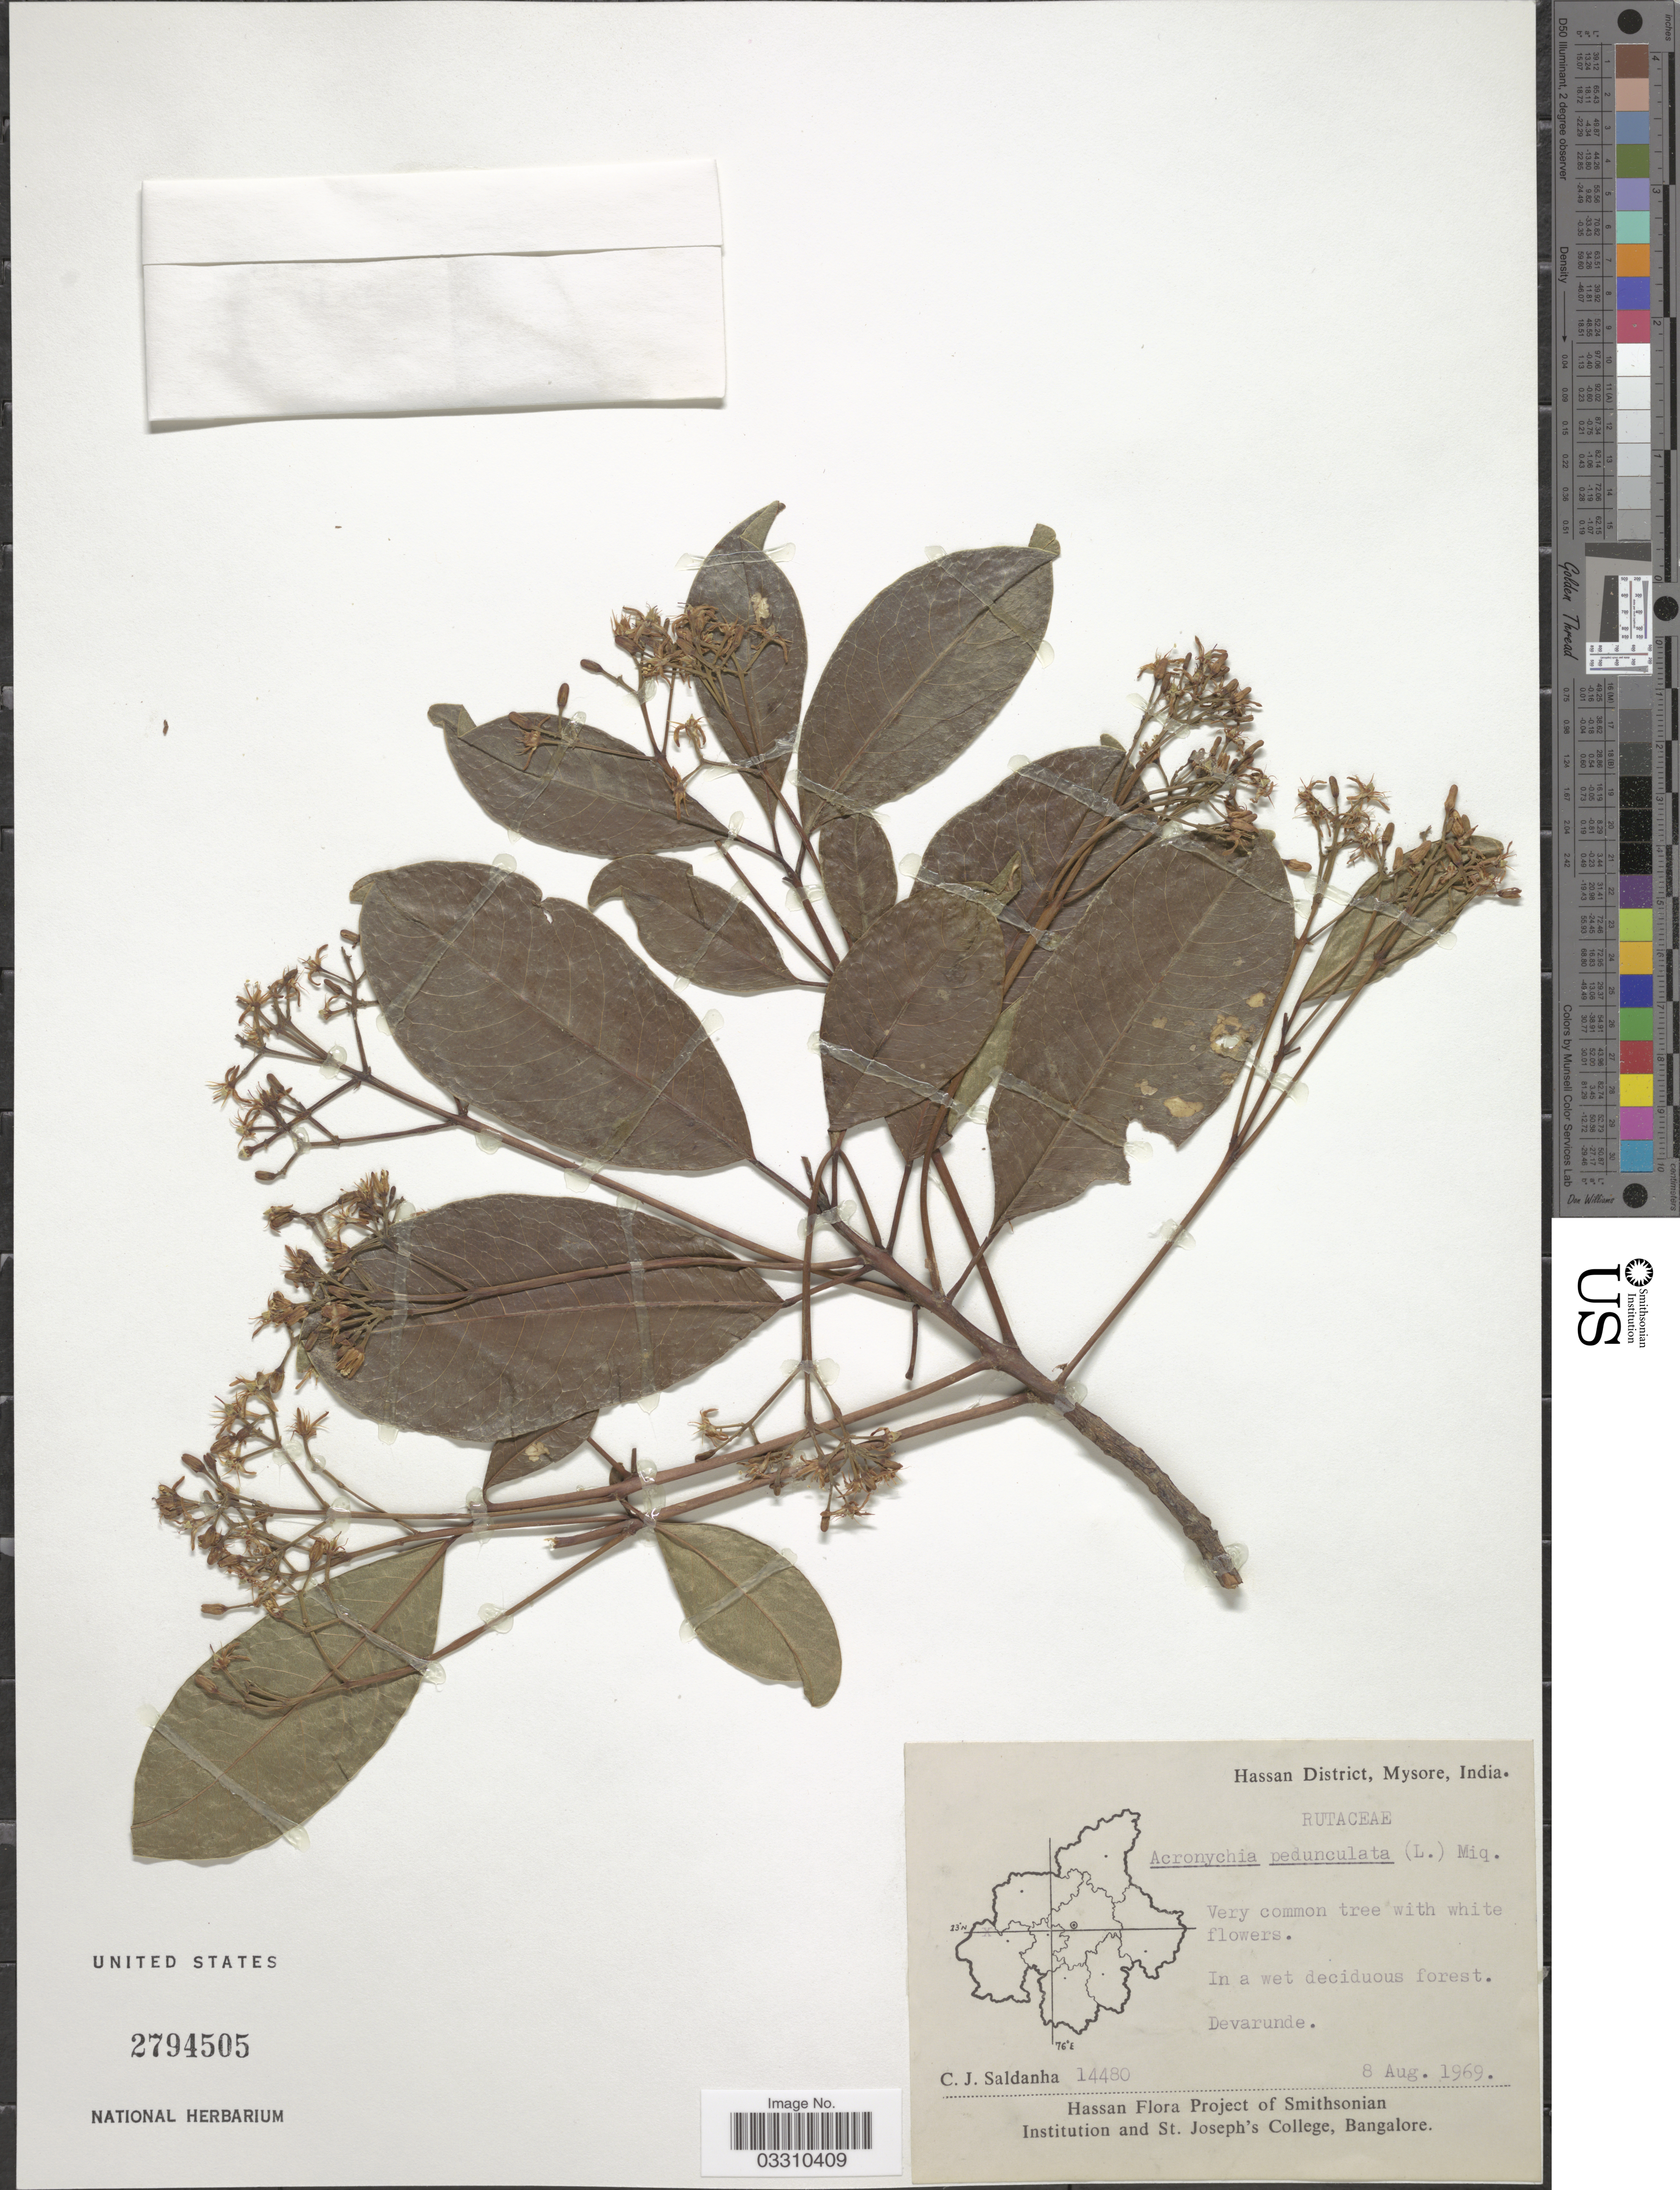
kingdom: Plantae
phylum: Tracheophyta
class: Magnoliopsida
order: Sapindales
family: Rutaceae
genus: Acronychia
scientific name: Acronychia pedunculata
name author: (L.) Miq.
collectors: C. J. Saldanha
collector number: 14480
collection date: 1969-08-08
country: India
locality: Hassan District, Mysore, Devarunde.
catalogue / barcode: US 2794505